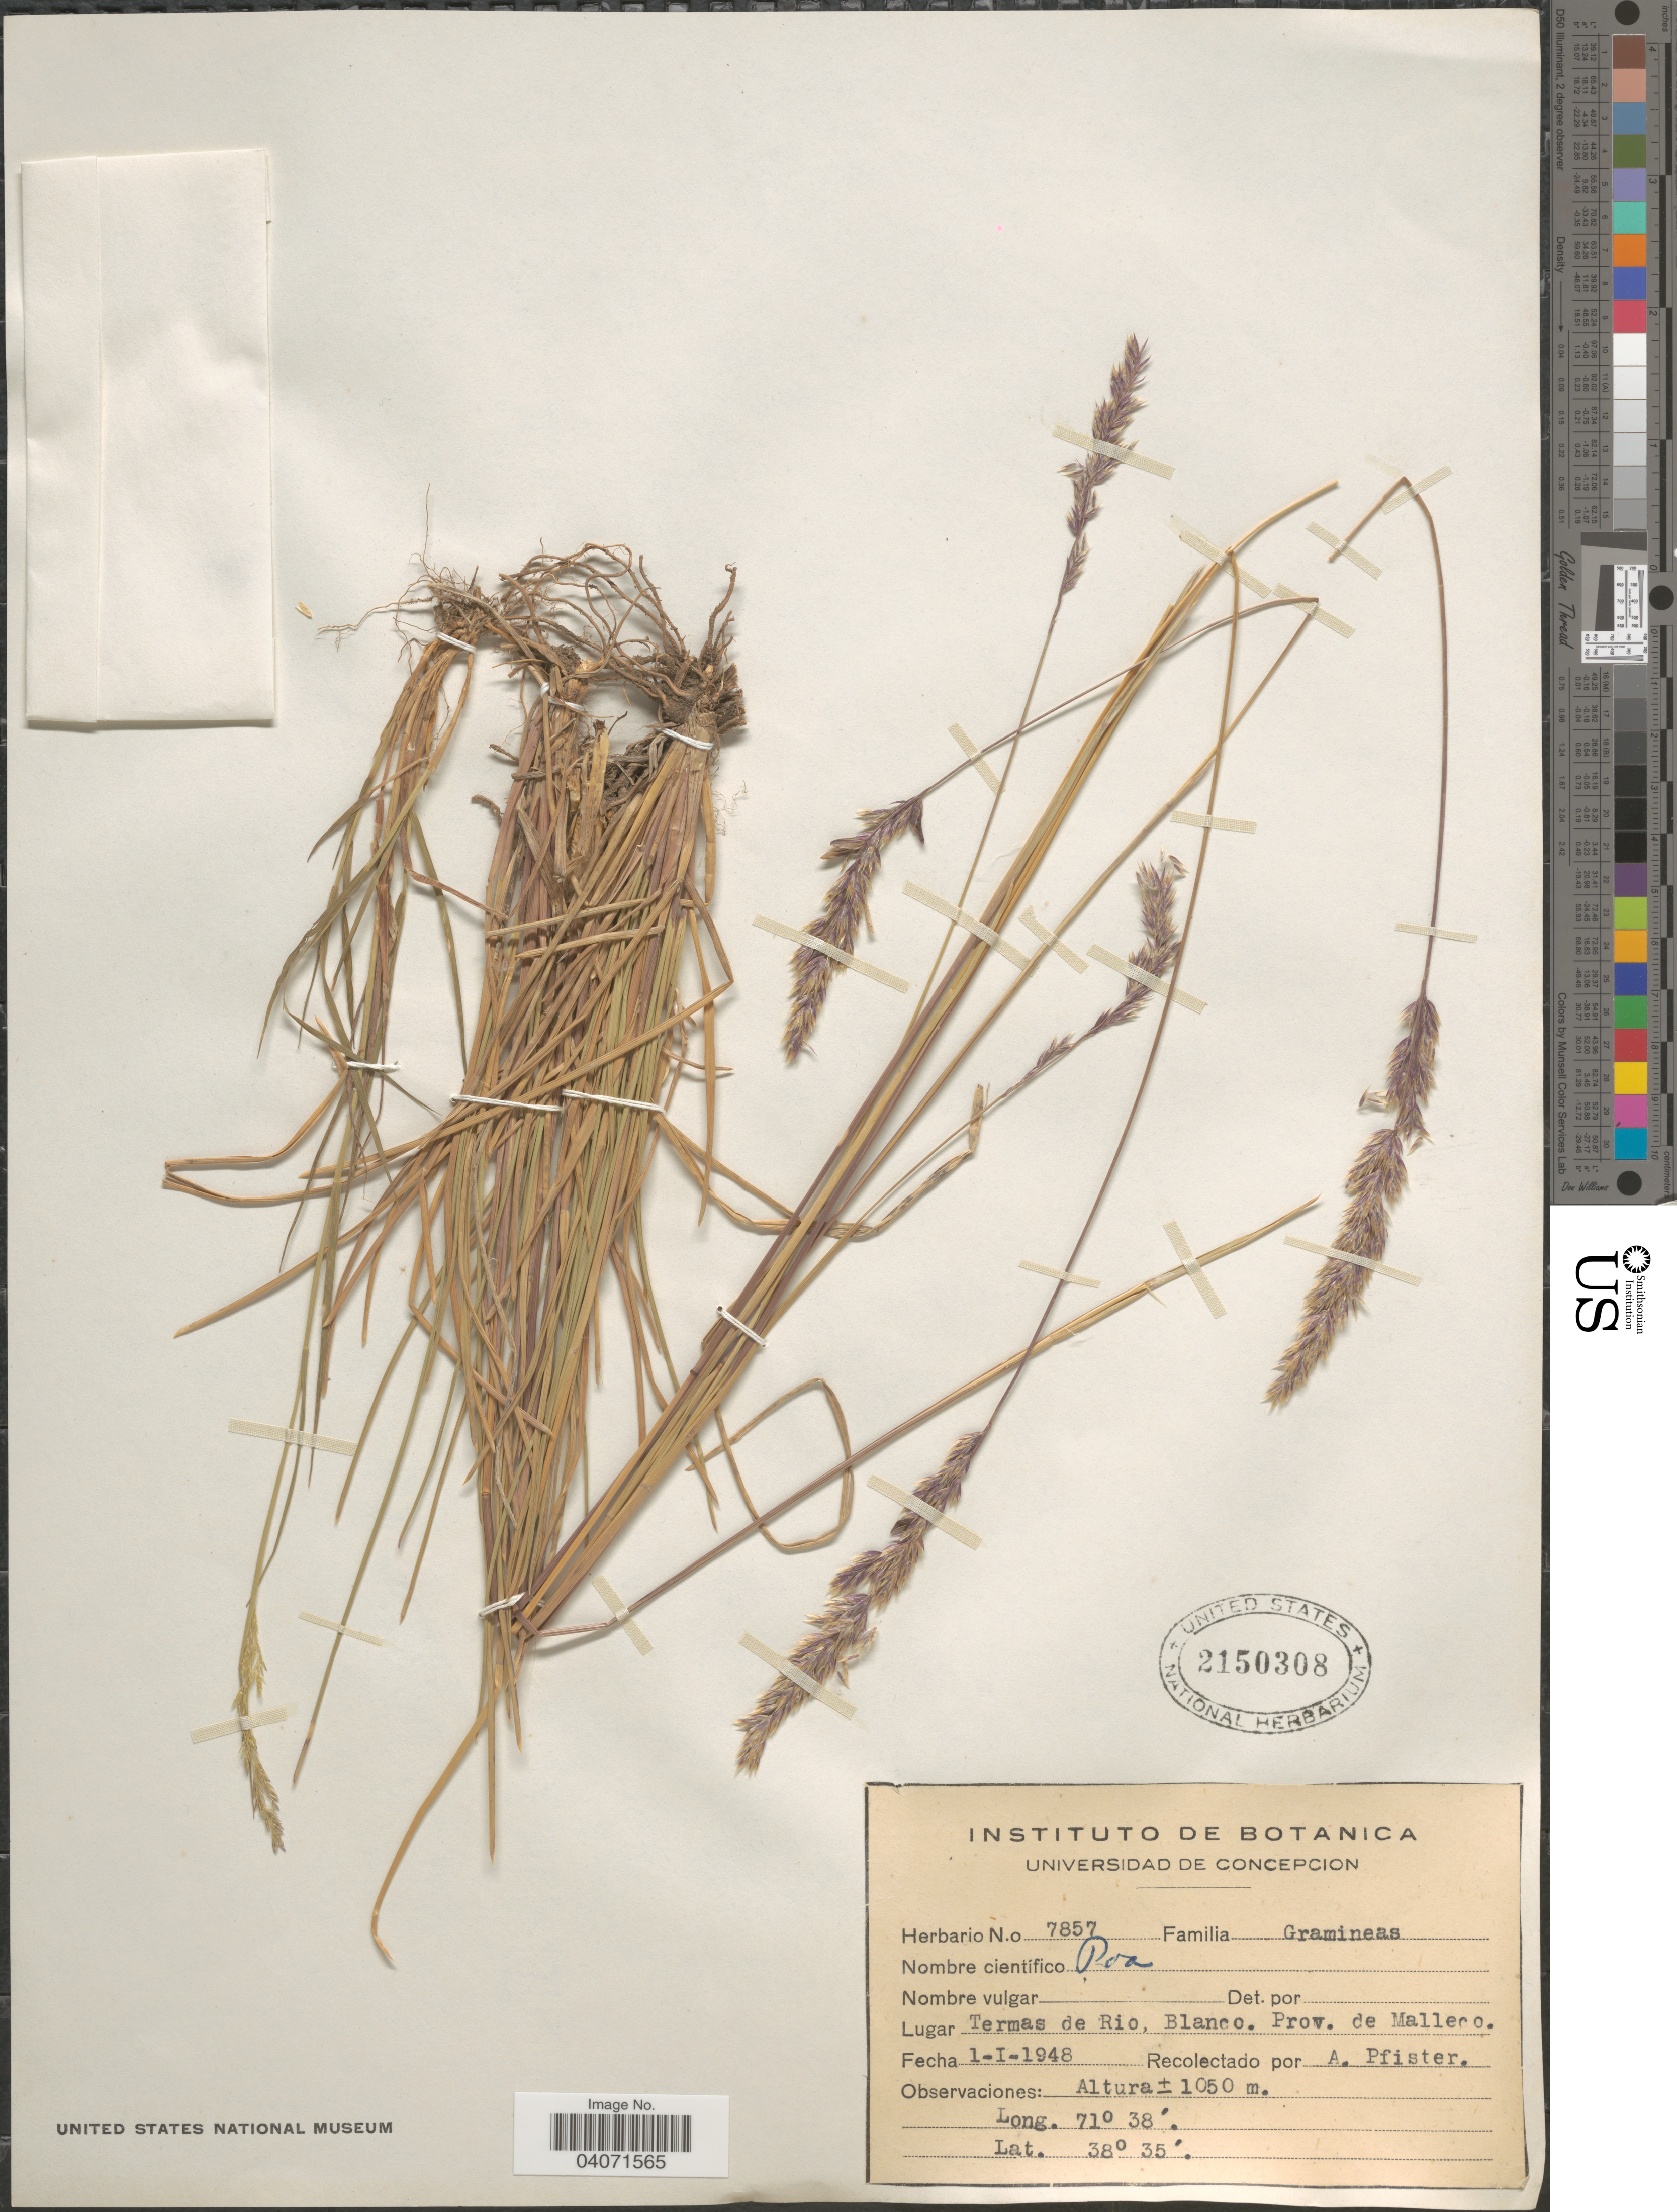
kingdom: Plantae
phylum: Tracheophyta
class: Liliopsida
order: Poales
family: Poaceae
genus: Poa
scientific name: Poa sp.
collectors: A. Pfister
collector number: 7857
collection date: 1948-01-01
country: Chile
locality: Termas de Rio, Blanco. Prov. de Malleco.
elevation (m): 1050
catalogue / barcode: US 2150308